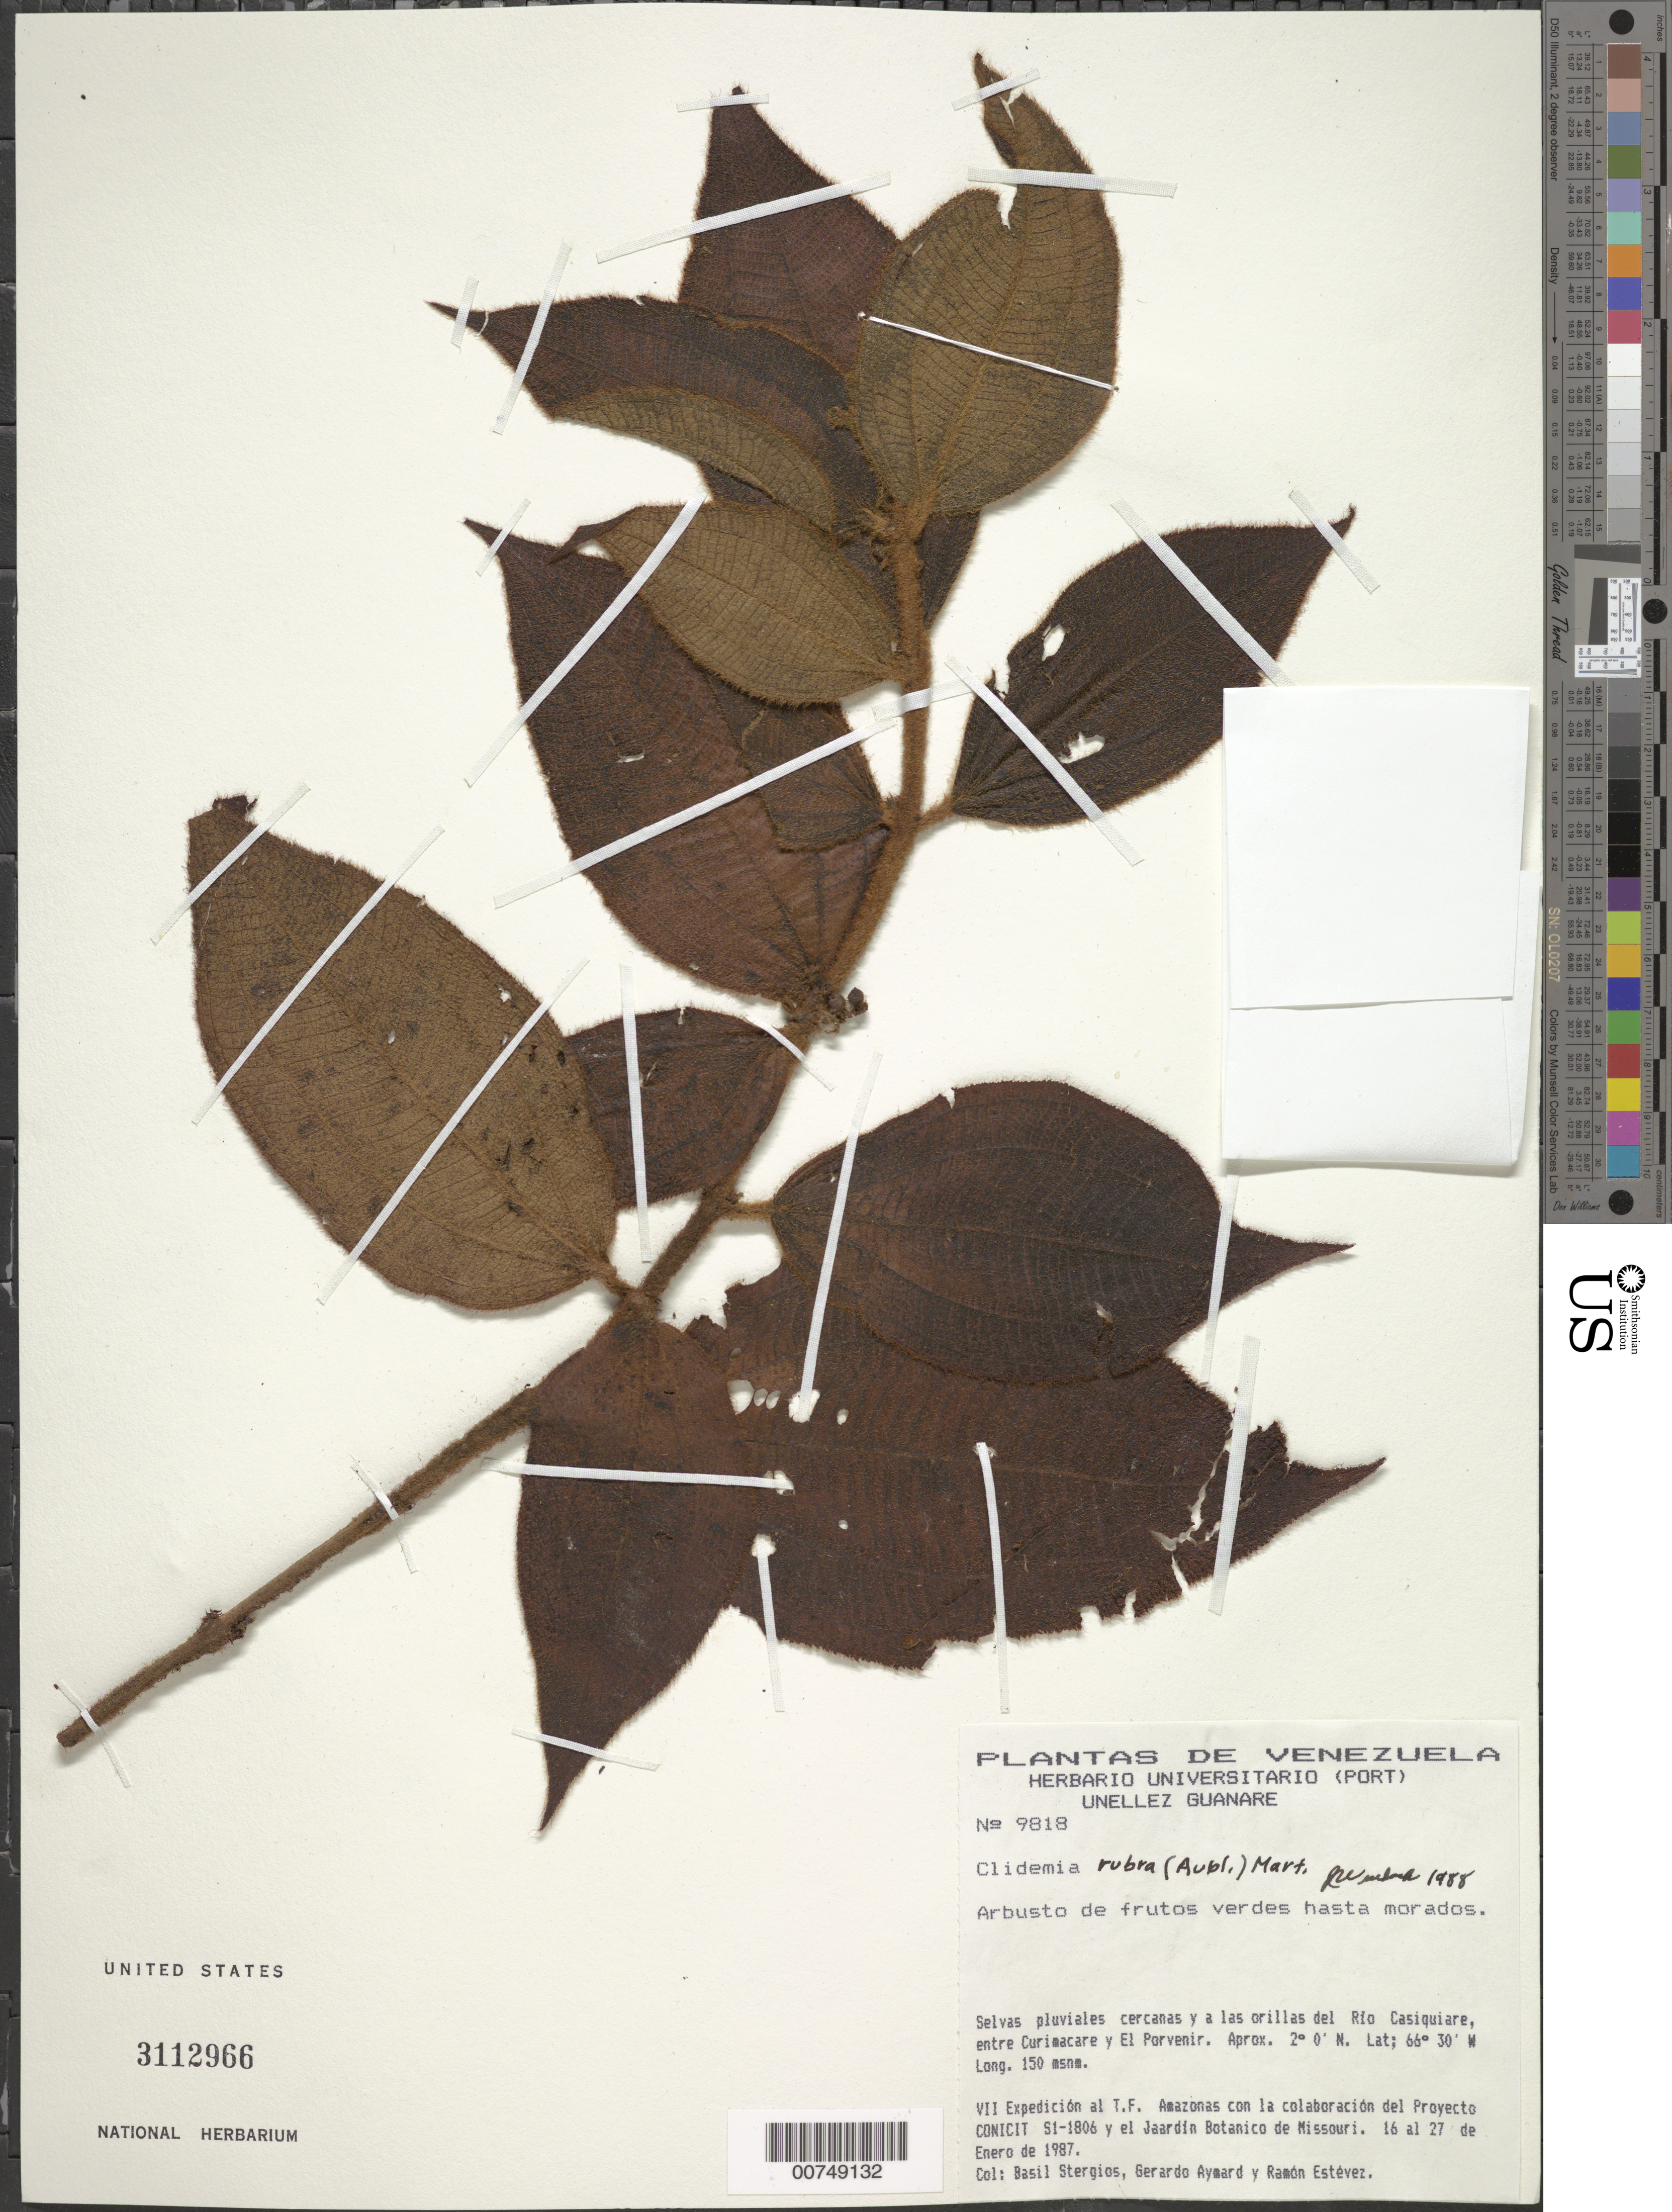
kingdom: Plantae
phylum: Tracheophyta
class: Magnoliopsida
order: Myrtales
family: Melastomataceae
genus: Clidemia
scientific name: Clidemia rubra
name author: (Aubl.) Mart.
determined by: Wurdack, John J., (US), US (UNITED STATES)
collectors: B. G. Stergios, G. A. Aymard & R. Estevez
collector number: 9818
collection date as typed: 16-Jan-87 to 27-Jan-87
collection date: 1987-01-16/1987-01-27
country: Venezuela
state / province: Amazonas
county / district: Río Negro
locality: Río Casiquiare, entre Curimacare y El Porvenir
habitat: Selvas pluviales cercanas y las orillas del río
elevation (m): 150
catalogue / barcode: US 3112966